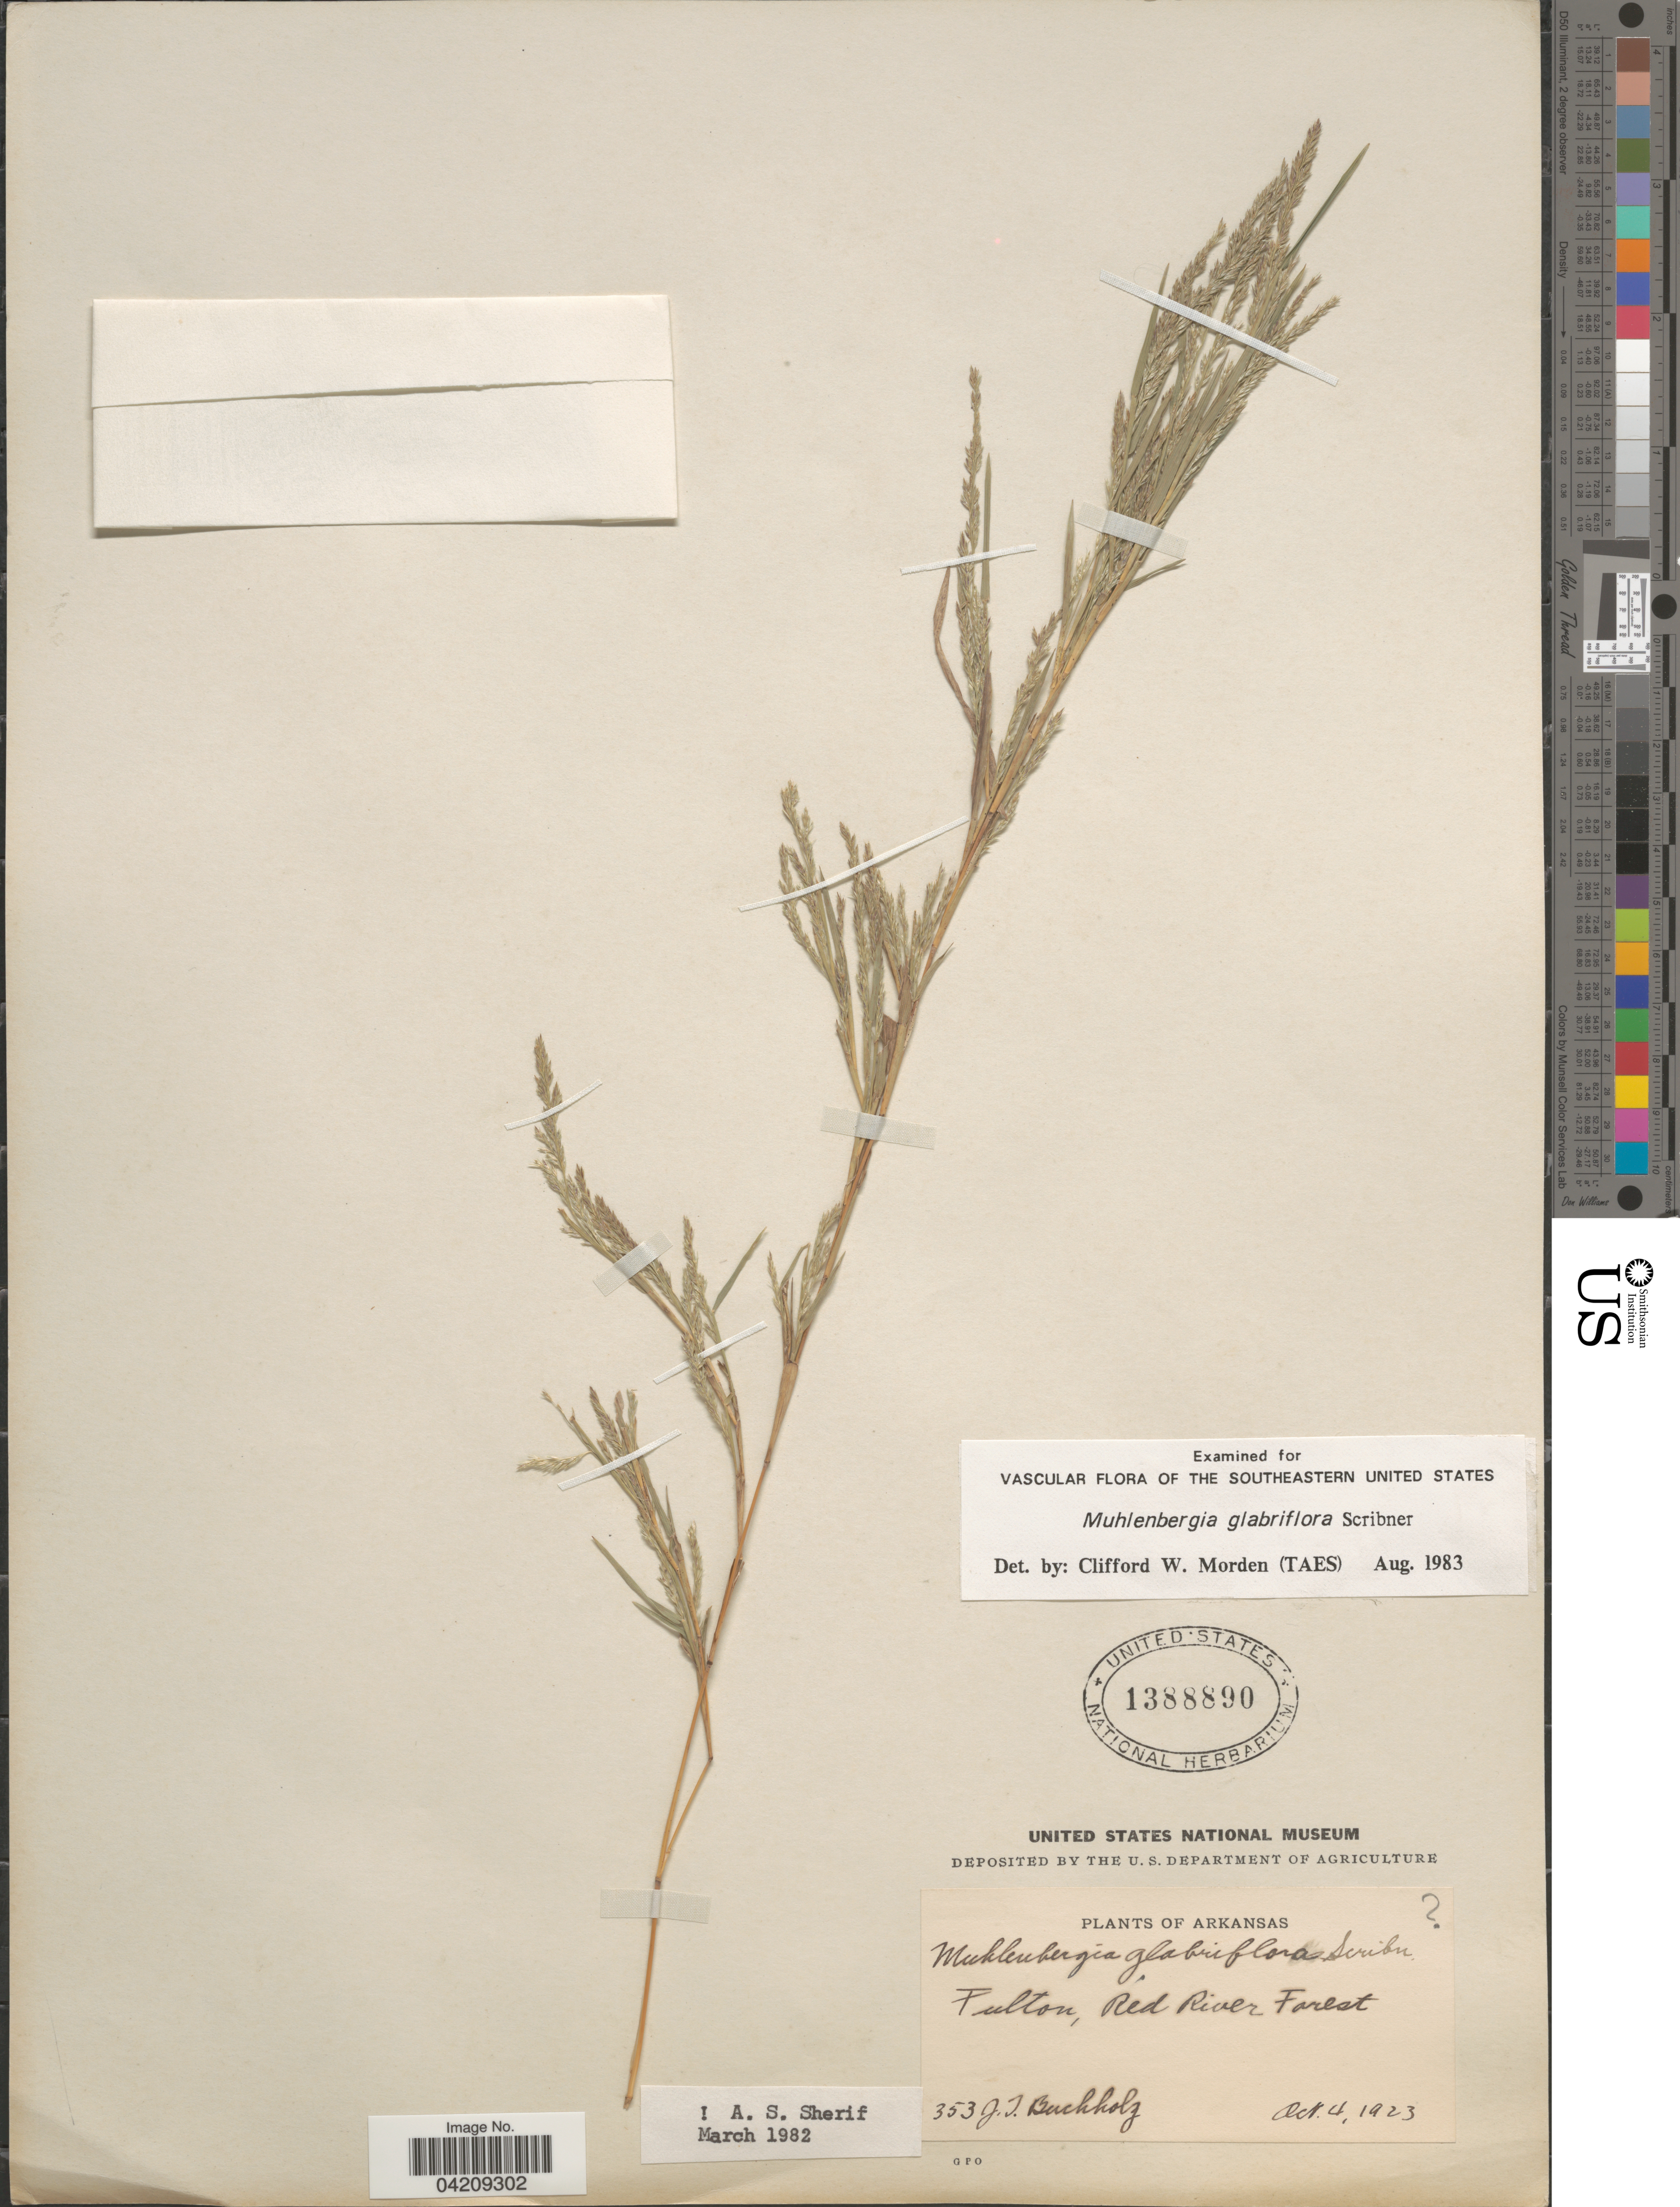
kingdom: Plantae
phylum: Tracheophyta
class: Liliopsida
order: Poales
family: Poaceae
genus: Muhlenbergia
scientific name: Muhlenbergia glabrifloris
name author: Scribn.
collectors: J. T. Buchholz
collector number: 353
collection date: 1923-10-04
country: United States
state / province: Arkansas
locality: Fulton, Red River Forest.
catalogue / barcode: US 1388890